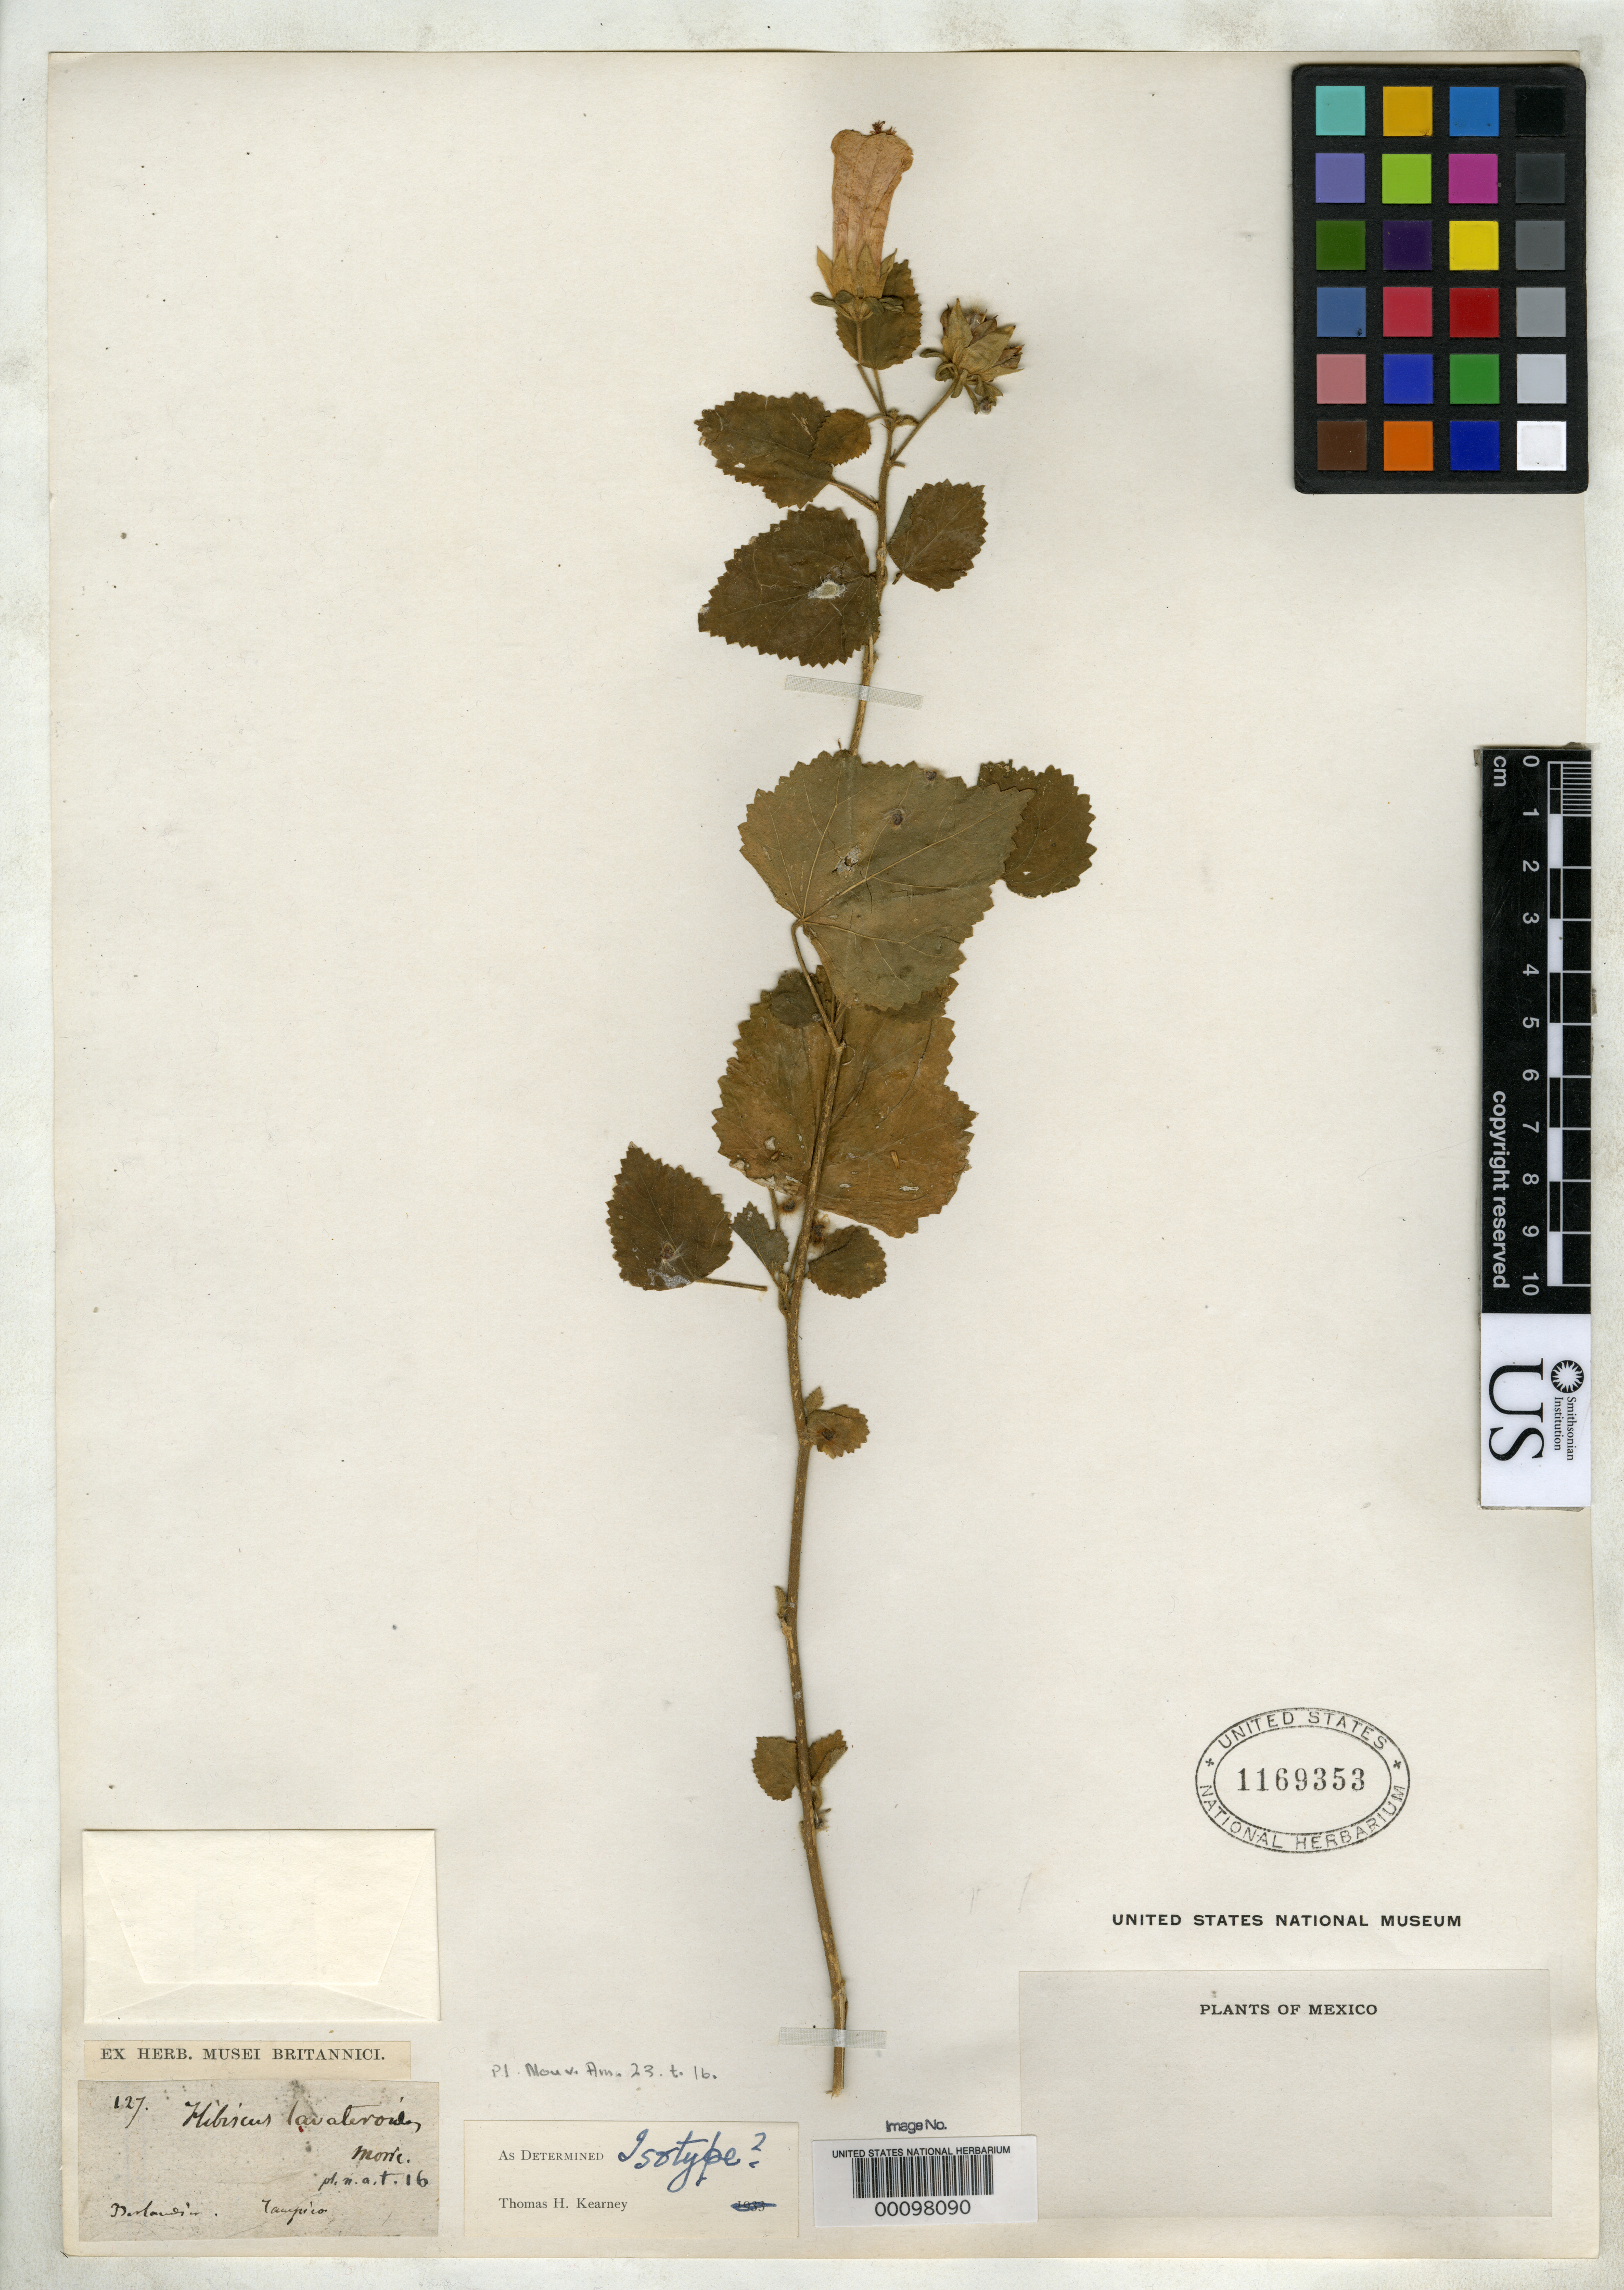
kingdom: Plantae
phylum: Tracheophyta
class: Magnoliopsida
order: Malvales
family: Malvaceae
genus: Hibiscus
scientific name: Hibiscus lavateroides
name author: Moric. ex Ser.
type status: Possible Isotype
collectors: J. L. Berlandier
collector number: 127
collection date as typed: Apr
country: Mexico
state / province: Tamaulipas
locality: Tampico.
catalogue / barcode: US 1169353